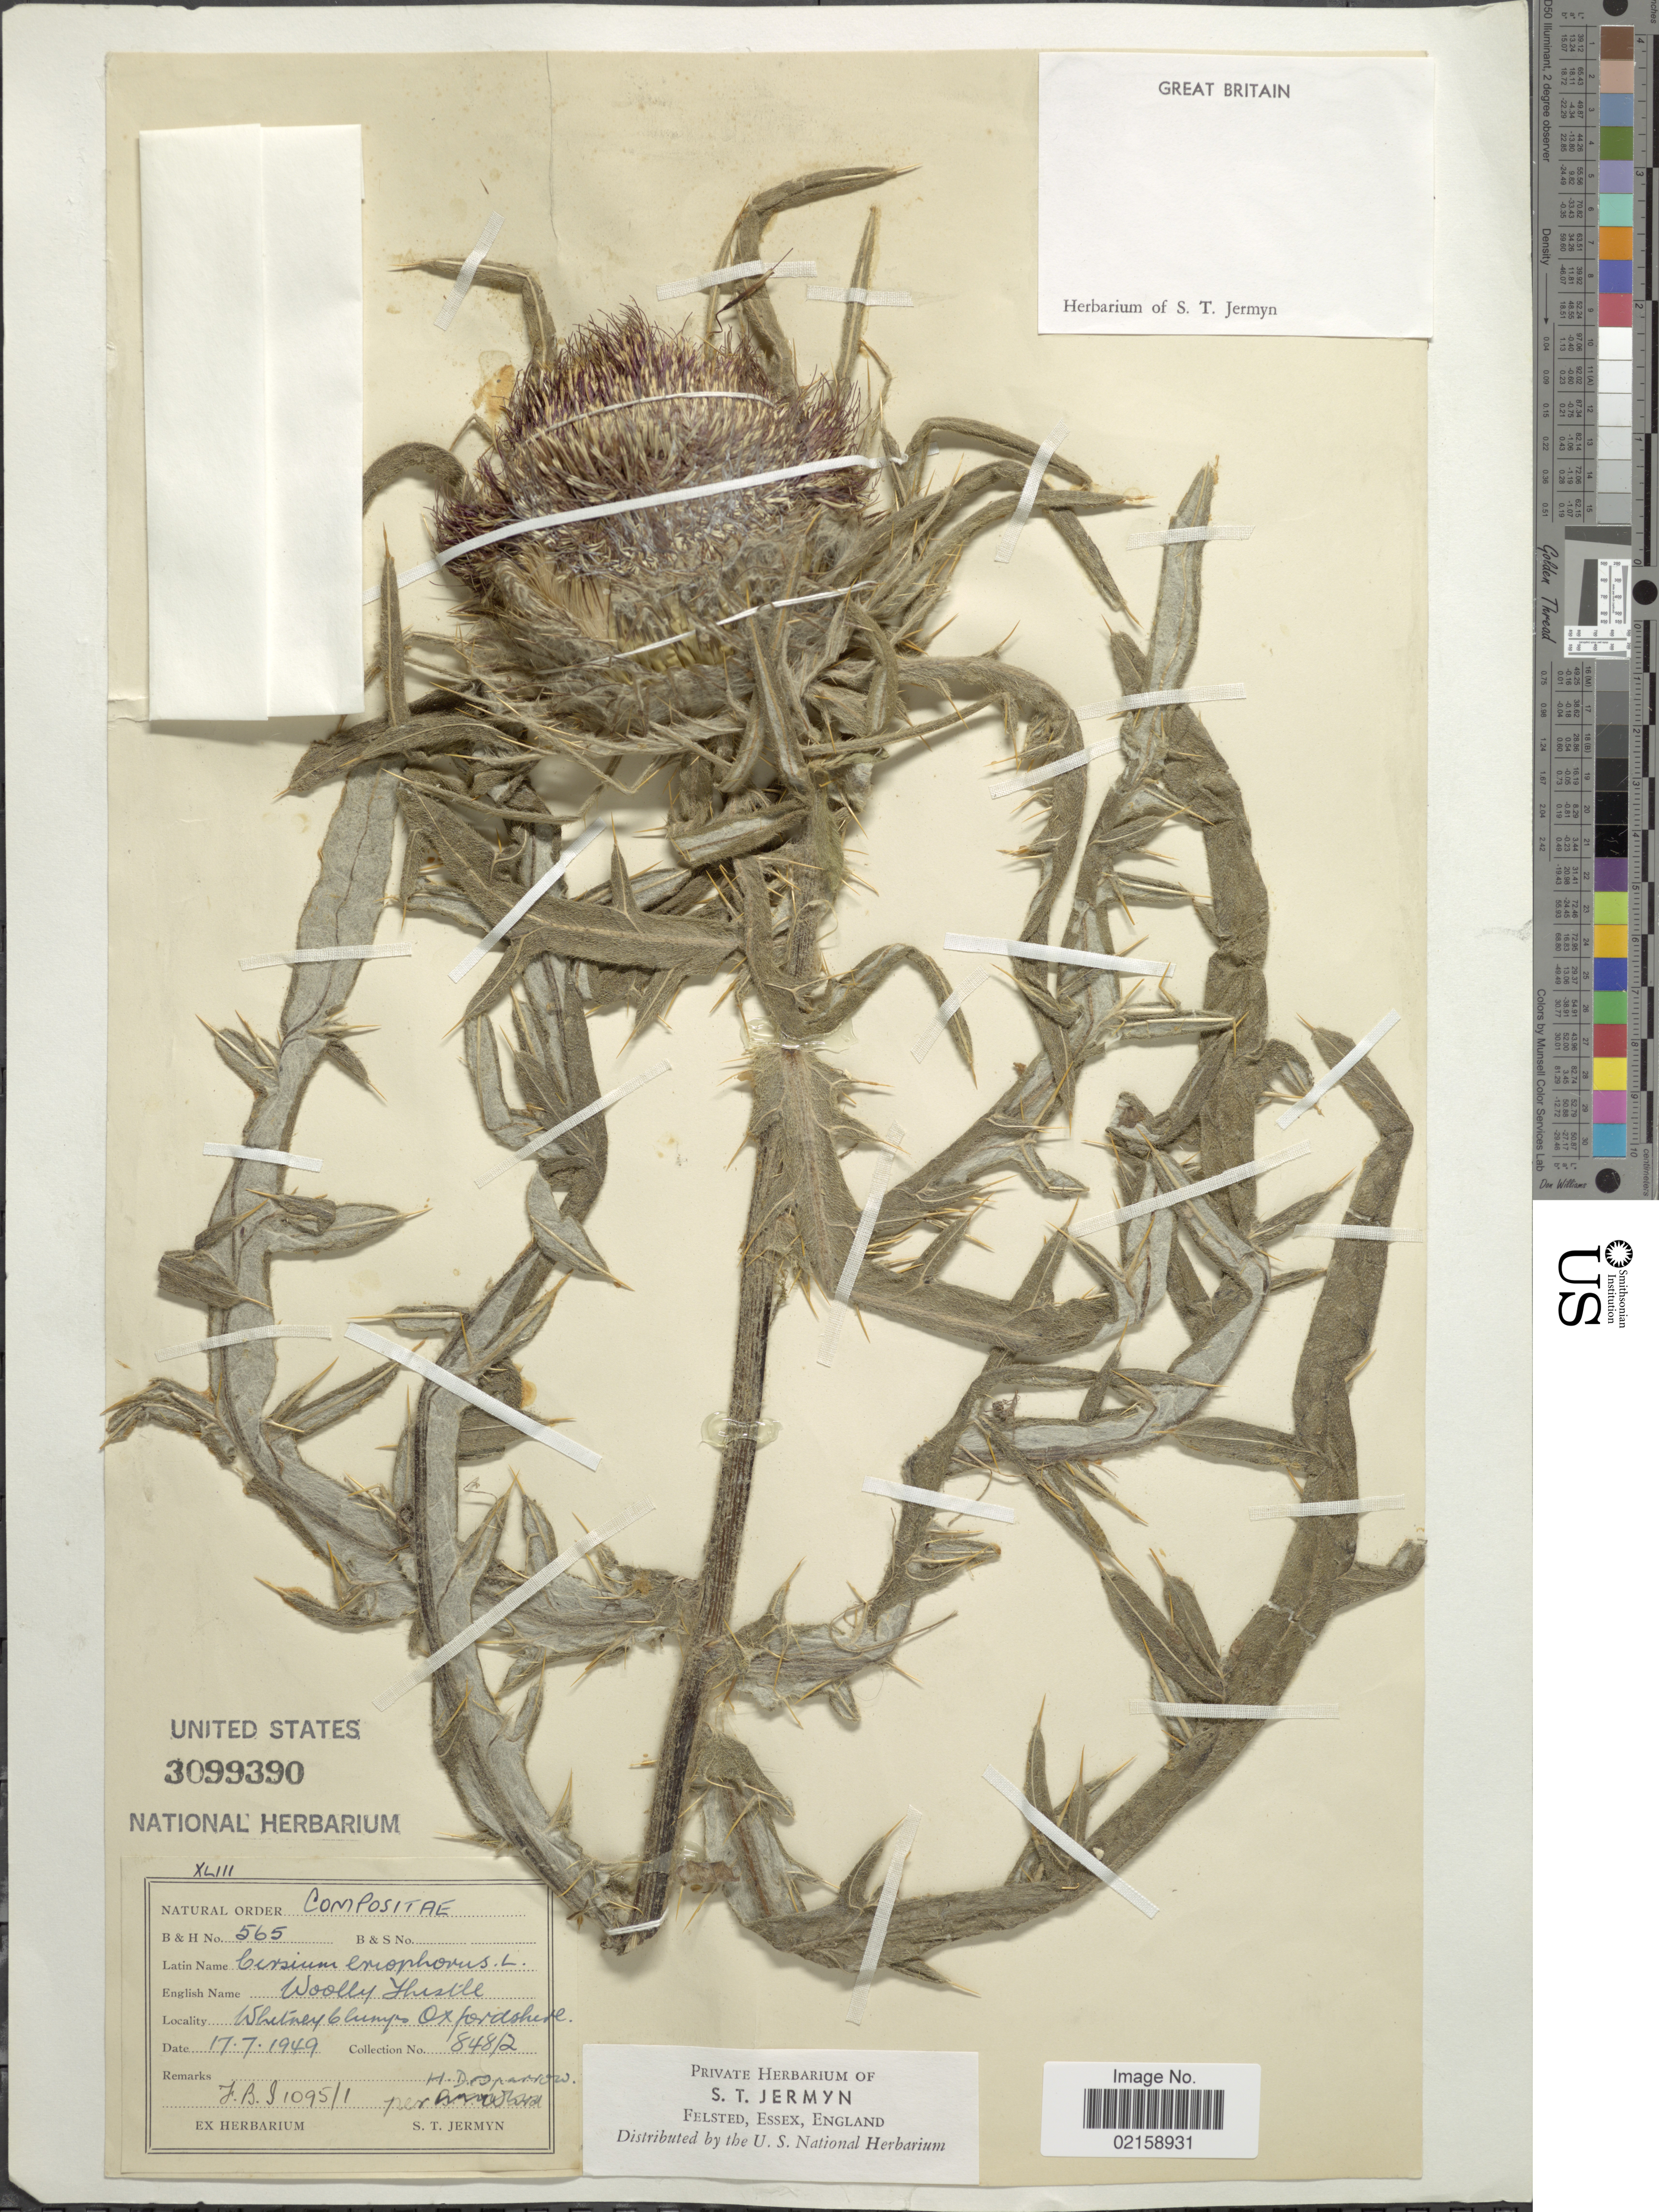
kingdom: Plantae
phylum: Tracheophyta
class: Magnoliopsida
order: Asterales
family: Asteraceae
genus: Cirsium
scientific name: Cirsium eriophorum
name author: (L.) Scop.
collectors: S. Jermyn (herbarium)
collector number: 848/2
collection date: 1949-07-17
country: United Kingdom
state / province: England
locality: Whitney Clumps Oxfordshire. Great Britain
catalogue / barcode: US 3099390